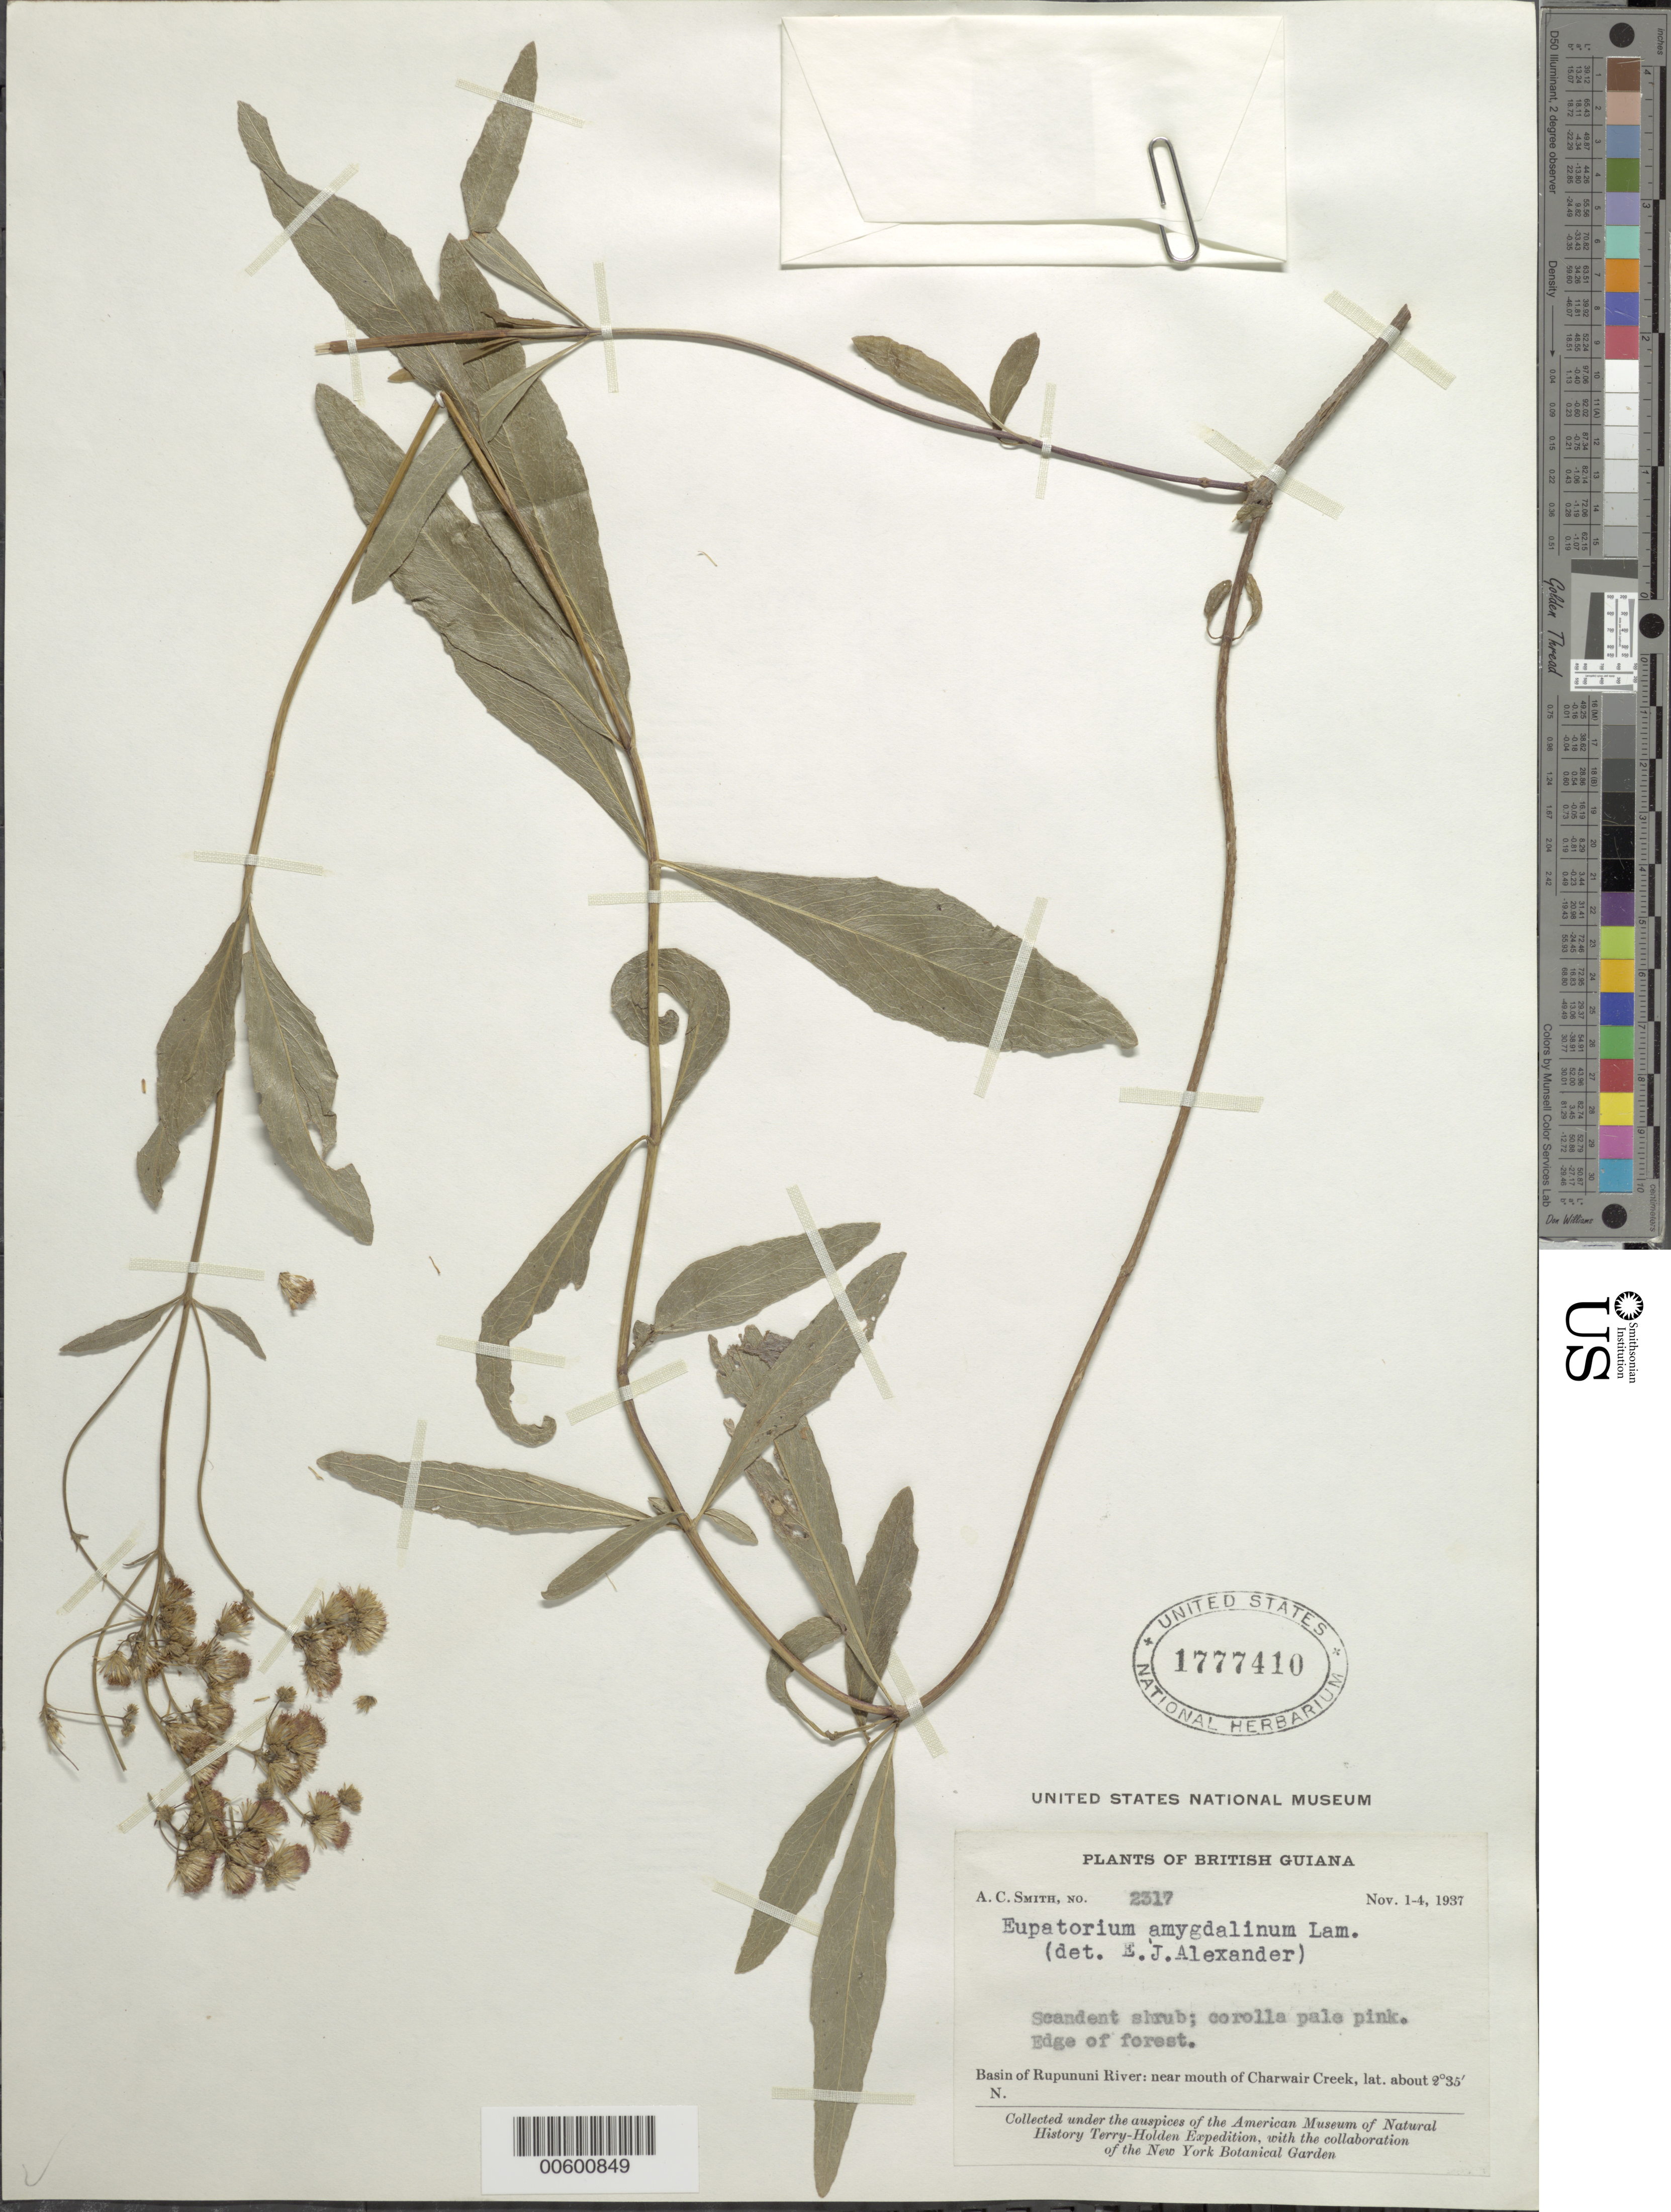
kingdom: Plantae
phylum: Tracheophyta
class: Magnoliopsida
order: Asterales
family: Asteraceae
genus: Ayapana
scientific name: Ayapana amygdalina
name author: (Lam.) R.M. King & H. Rob.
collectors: A. C. Smith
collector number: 2317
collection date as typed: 1-Nov-37 to 4-Nov-37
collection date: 1937-11-01/1937-11-04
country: Guyana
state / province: U. Takutu-U. Essequibo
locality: Charwair Creek, near mouth, Rupununi R. basin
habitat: Edge of forest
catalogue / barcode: US 1777410